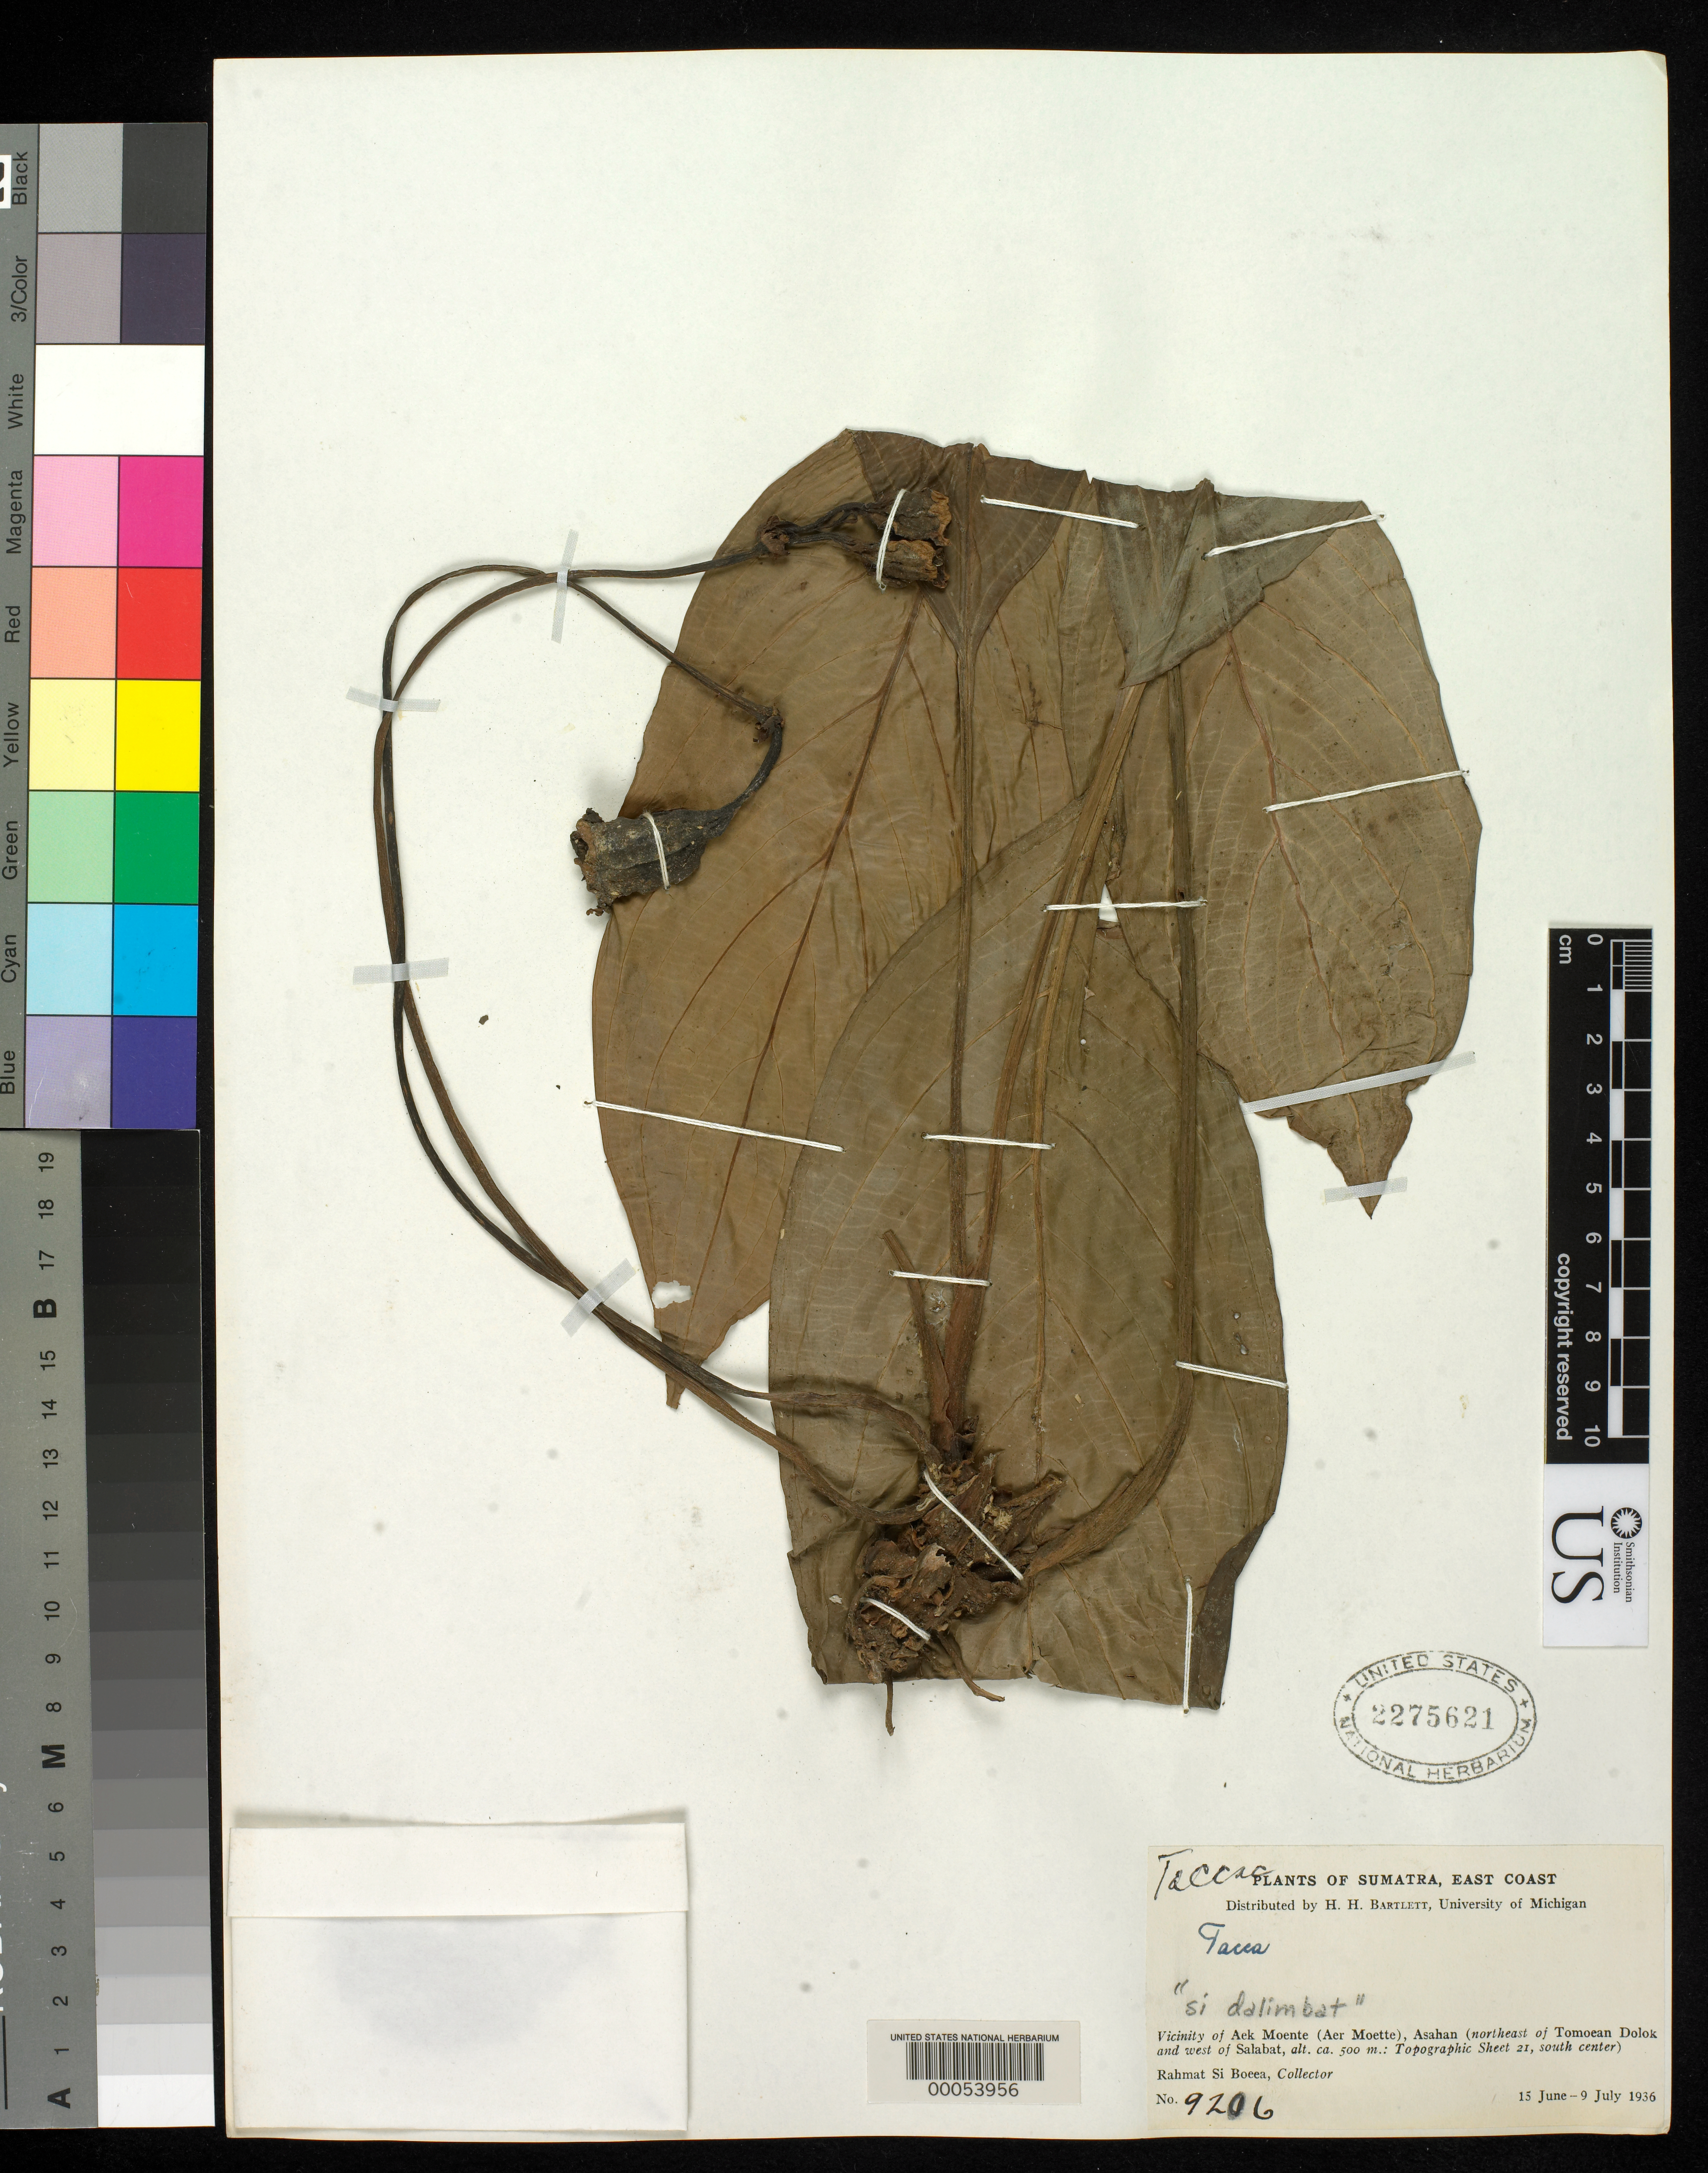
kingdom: Plantae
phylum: Tracheophyta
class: Liliopsida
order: Dioscoreales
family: Dioscoreaceae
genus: Tacca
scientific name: Tacca sp.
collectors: Rahmat Si Boeea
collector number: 9206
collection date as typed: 15 Jun 1936 to 09 Jul 1936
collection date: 1936-06-15/1936-07-09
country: Indonesia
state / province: Sumatra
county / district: Sumatera Utara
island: Sumatra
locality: vicinity of Aek Moente (Aer Moette)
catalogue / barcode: US 2275621